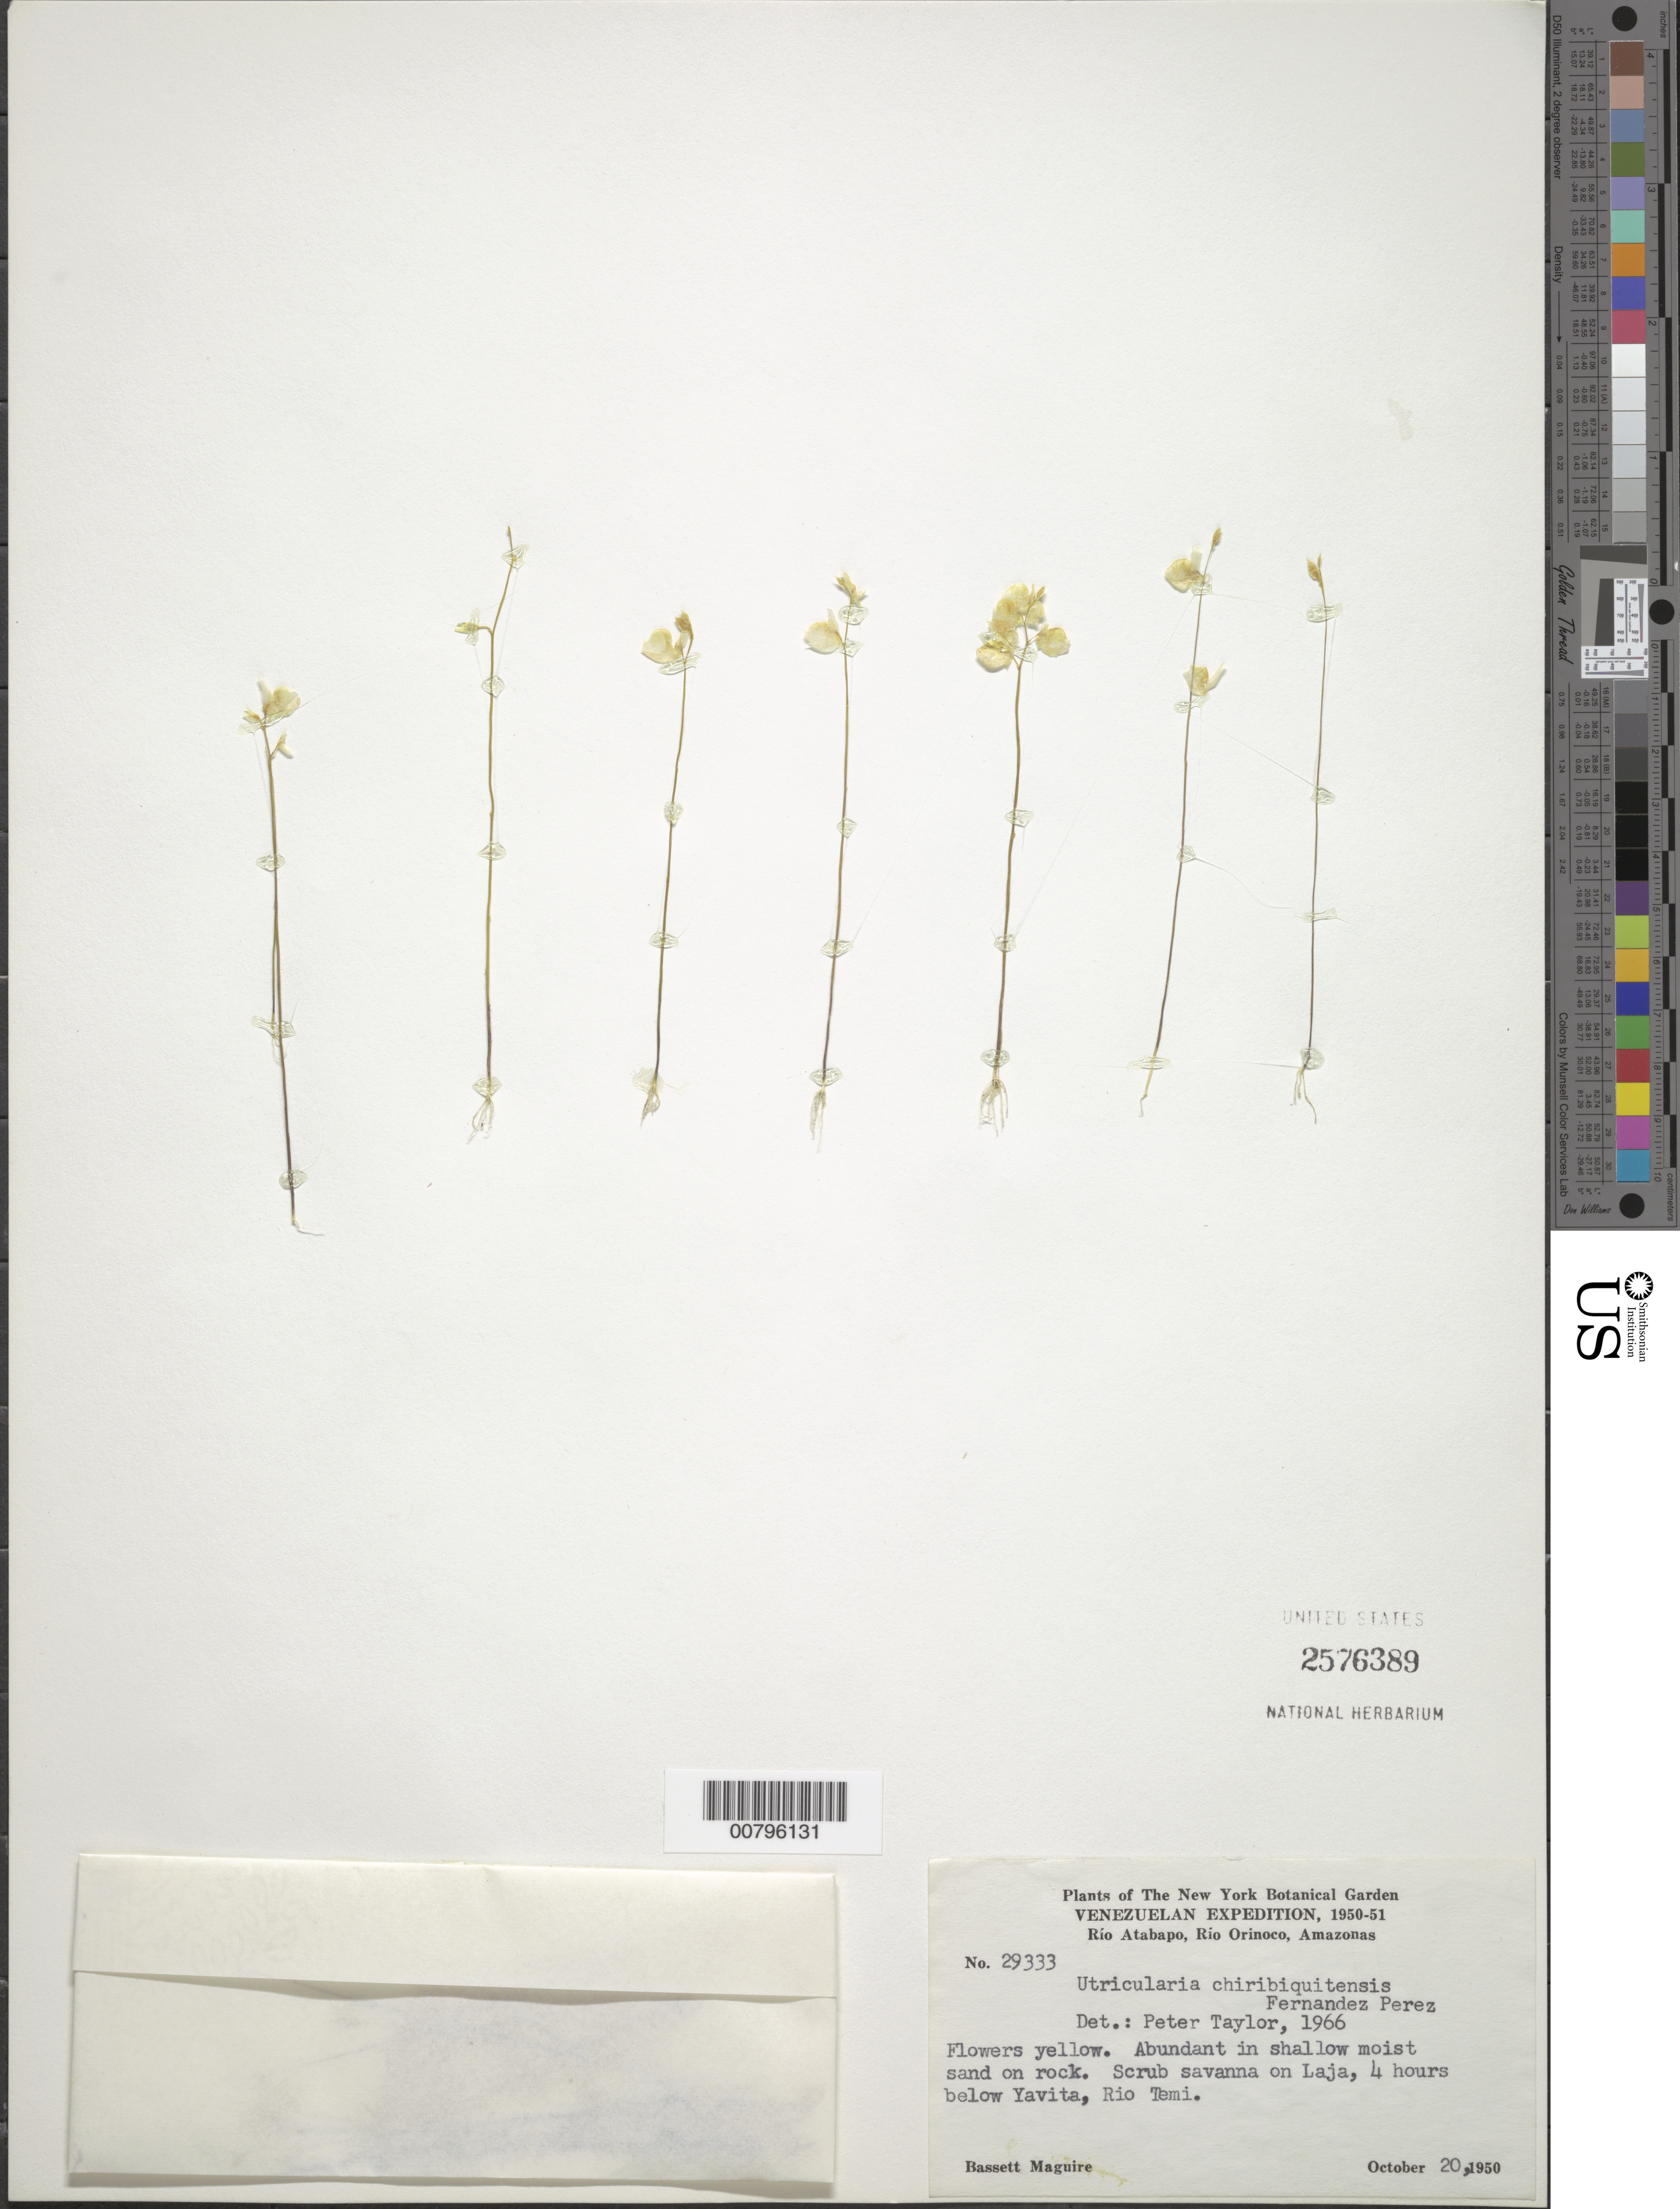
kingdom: Plantae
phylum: Tracheophyta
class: Magnoliopsida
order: Lamiales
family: Lentibulariaceae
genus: Utricularia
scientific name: Utricularia chiribiquitensis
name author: A. Fern.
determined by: Taylor, P.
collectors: B. Maguire, R. S. Cowan & J. J. Wurdack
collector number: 29333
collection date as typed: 20-Oct-50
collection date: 1950-10-20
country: Venezuela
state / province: Amazonas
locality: Río Temi, below Yavita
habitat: Shallow moist sand on rock. Scrub savanna on laja.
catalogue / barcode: US 2576389